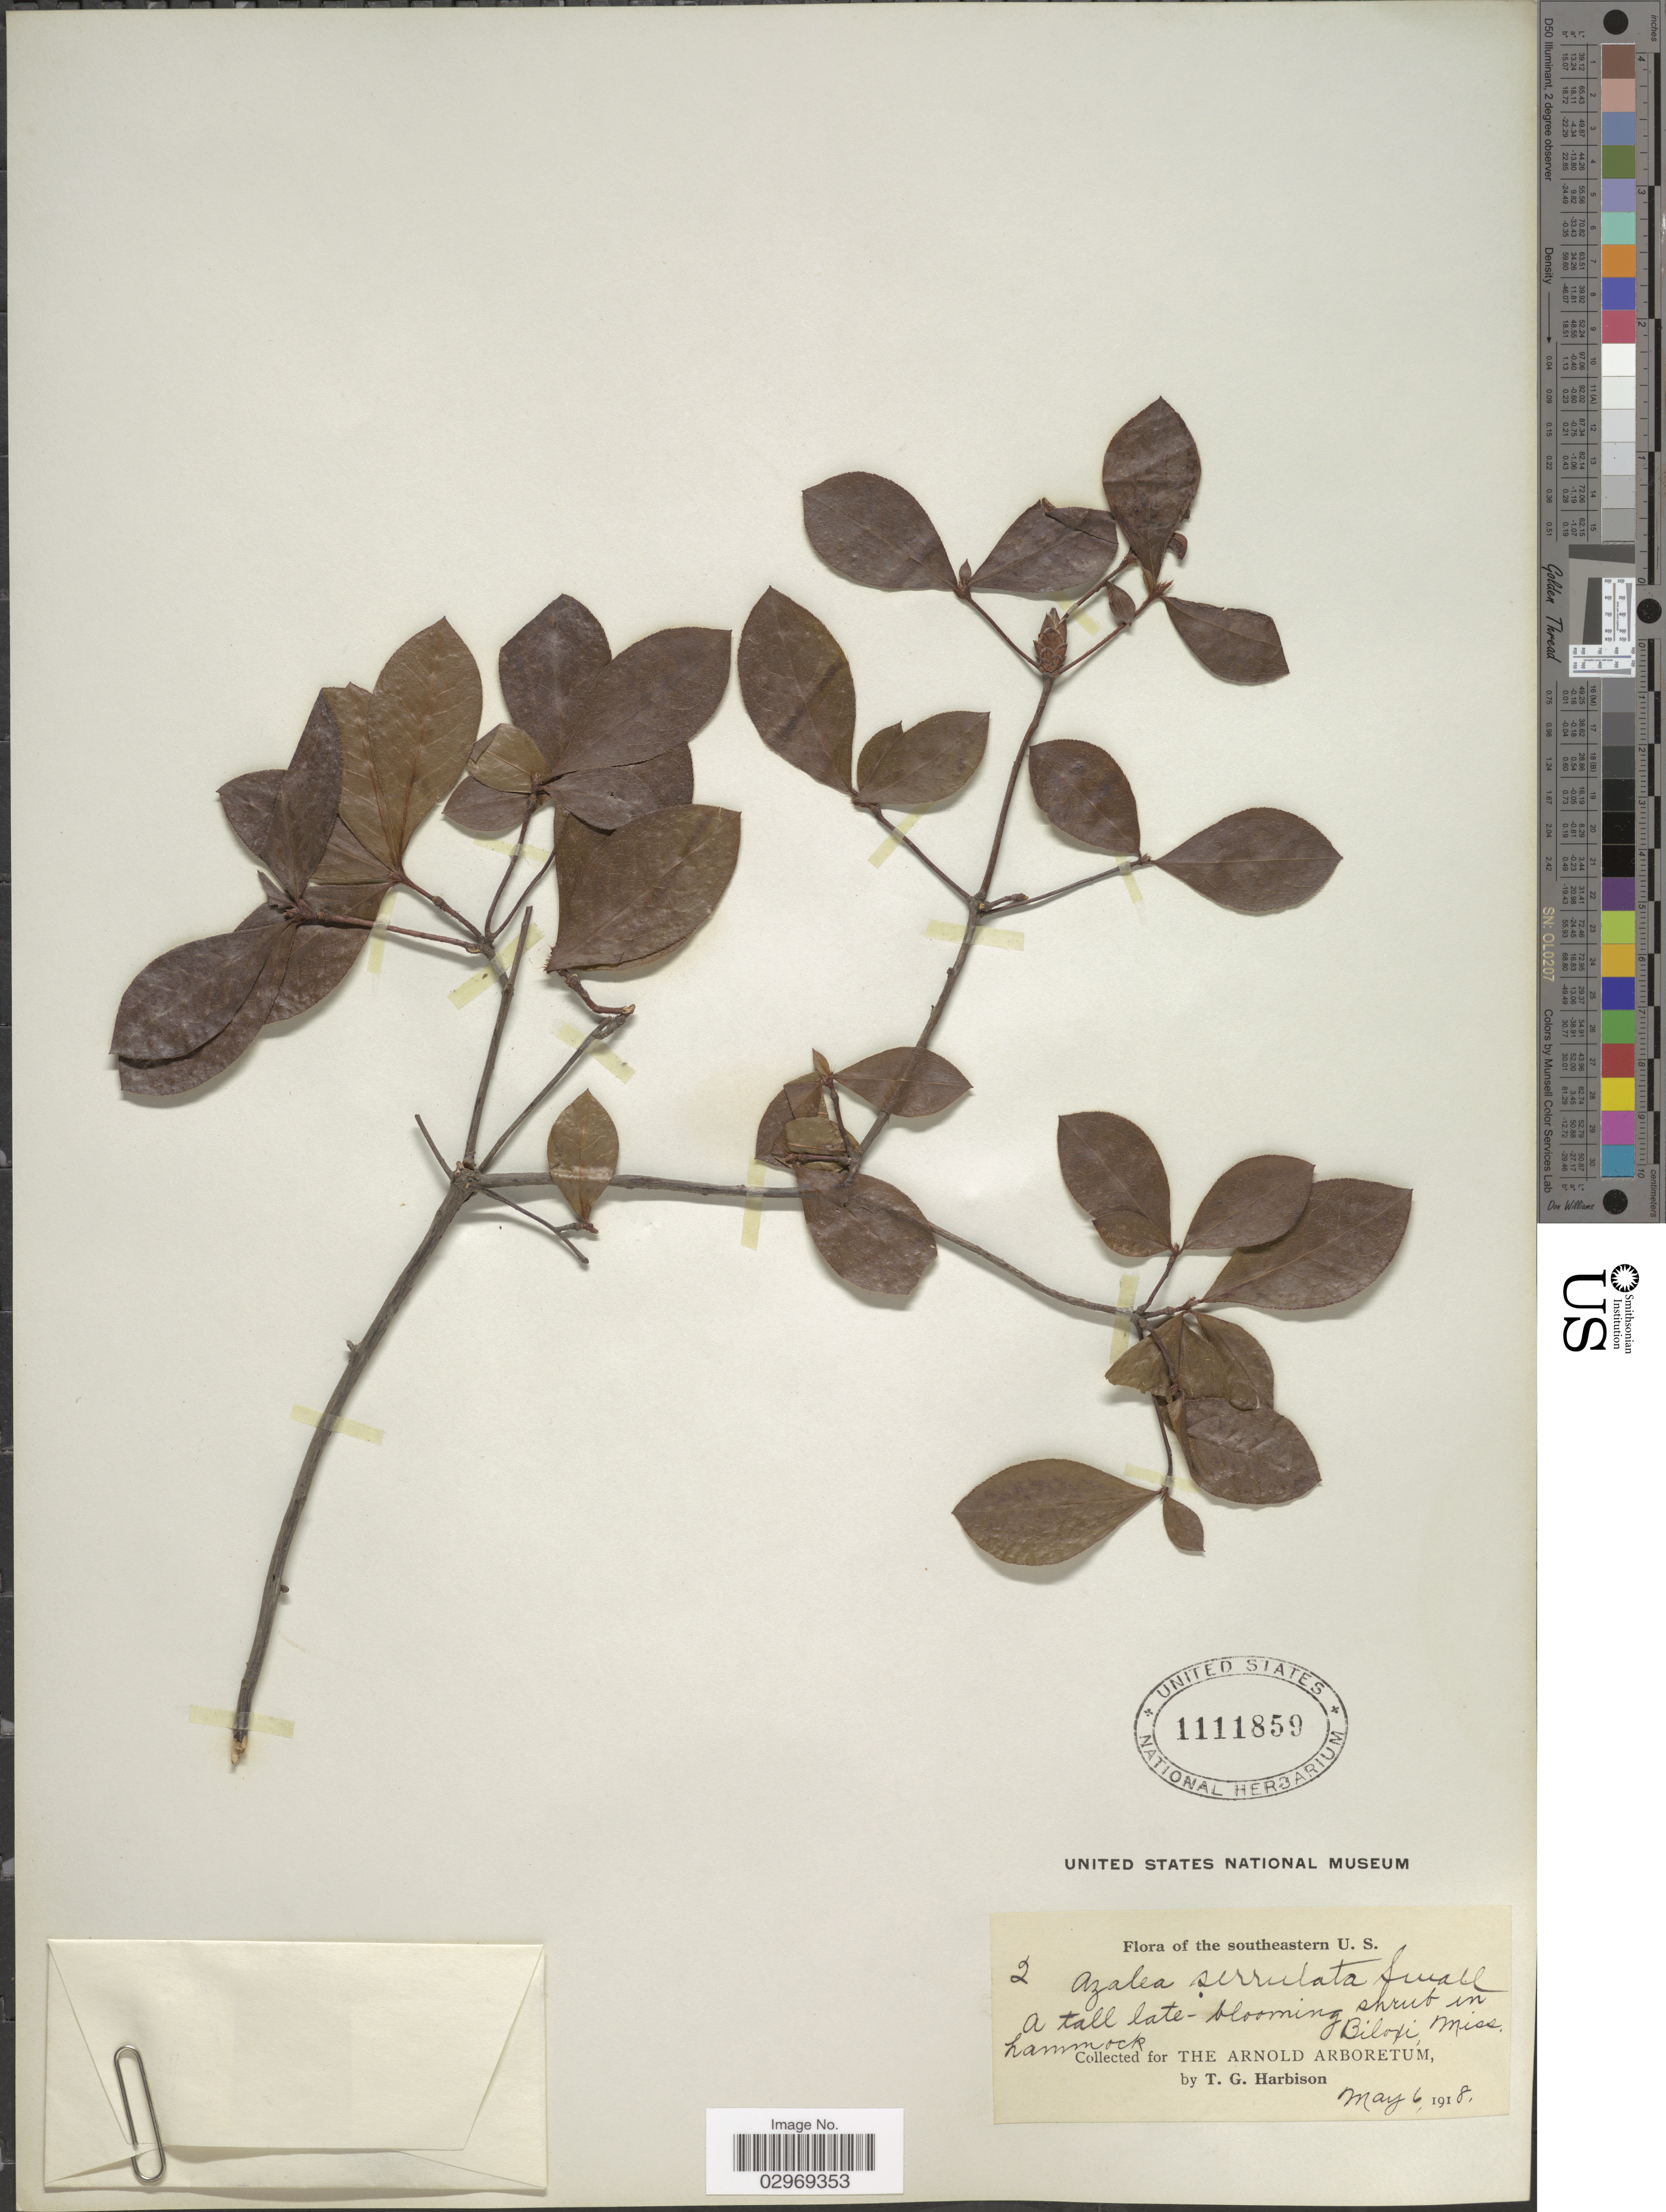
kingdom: Plantae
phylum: Tracheophyta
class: Magnoliopsida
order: Ericales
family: Ericaceae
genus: Rhododendron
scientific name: Rhododendron serrulatum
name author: (Small) Millais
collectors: T. Harbison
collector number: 2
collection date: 1918-05-06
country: United States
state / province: Mississippi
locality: Southeastern U.S. Biloxi.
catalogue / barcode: US 1111859